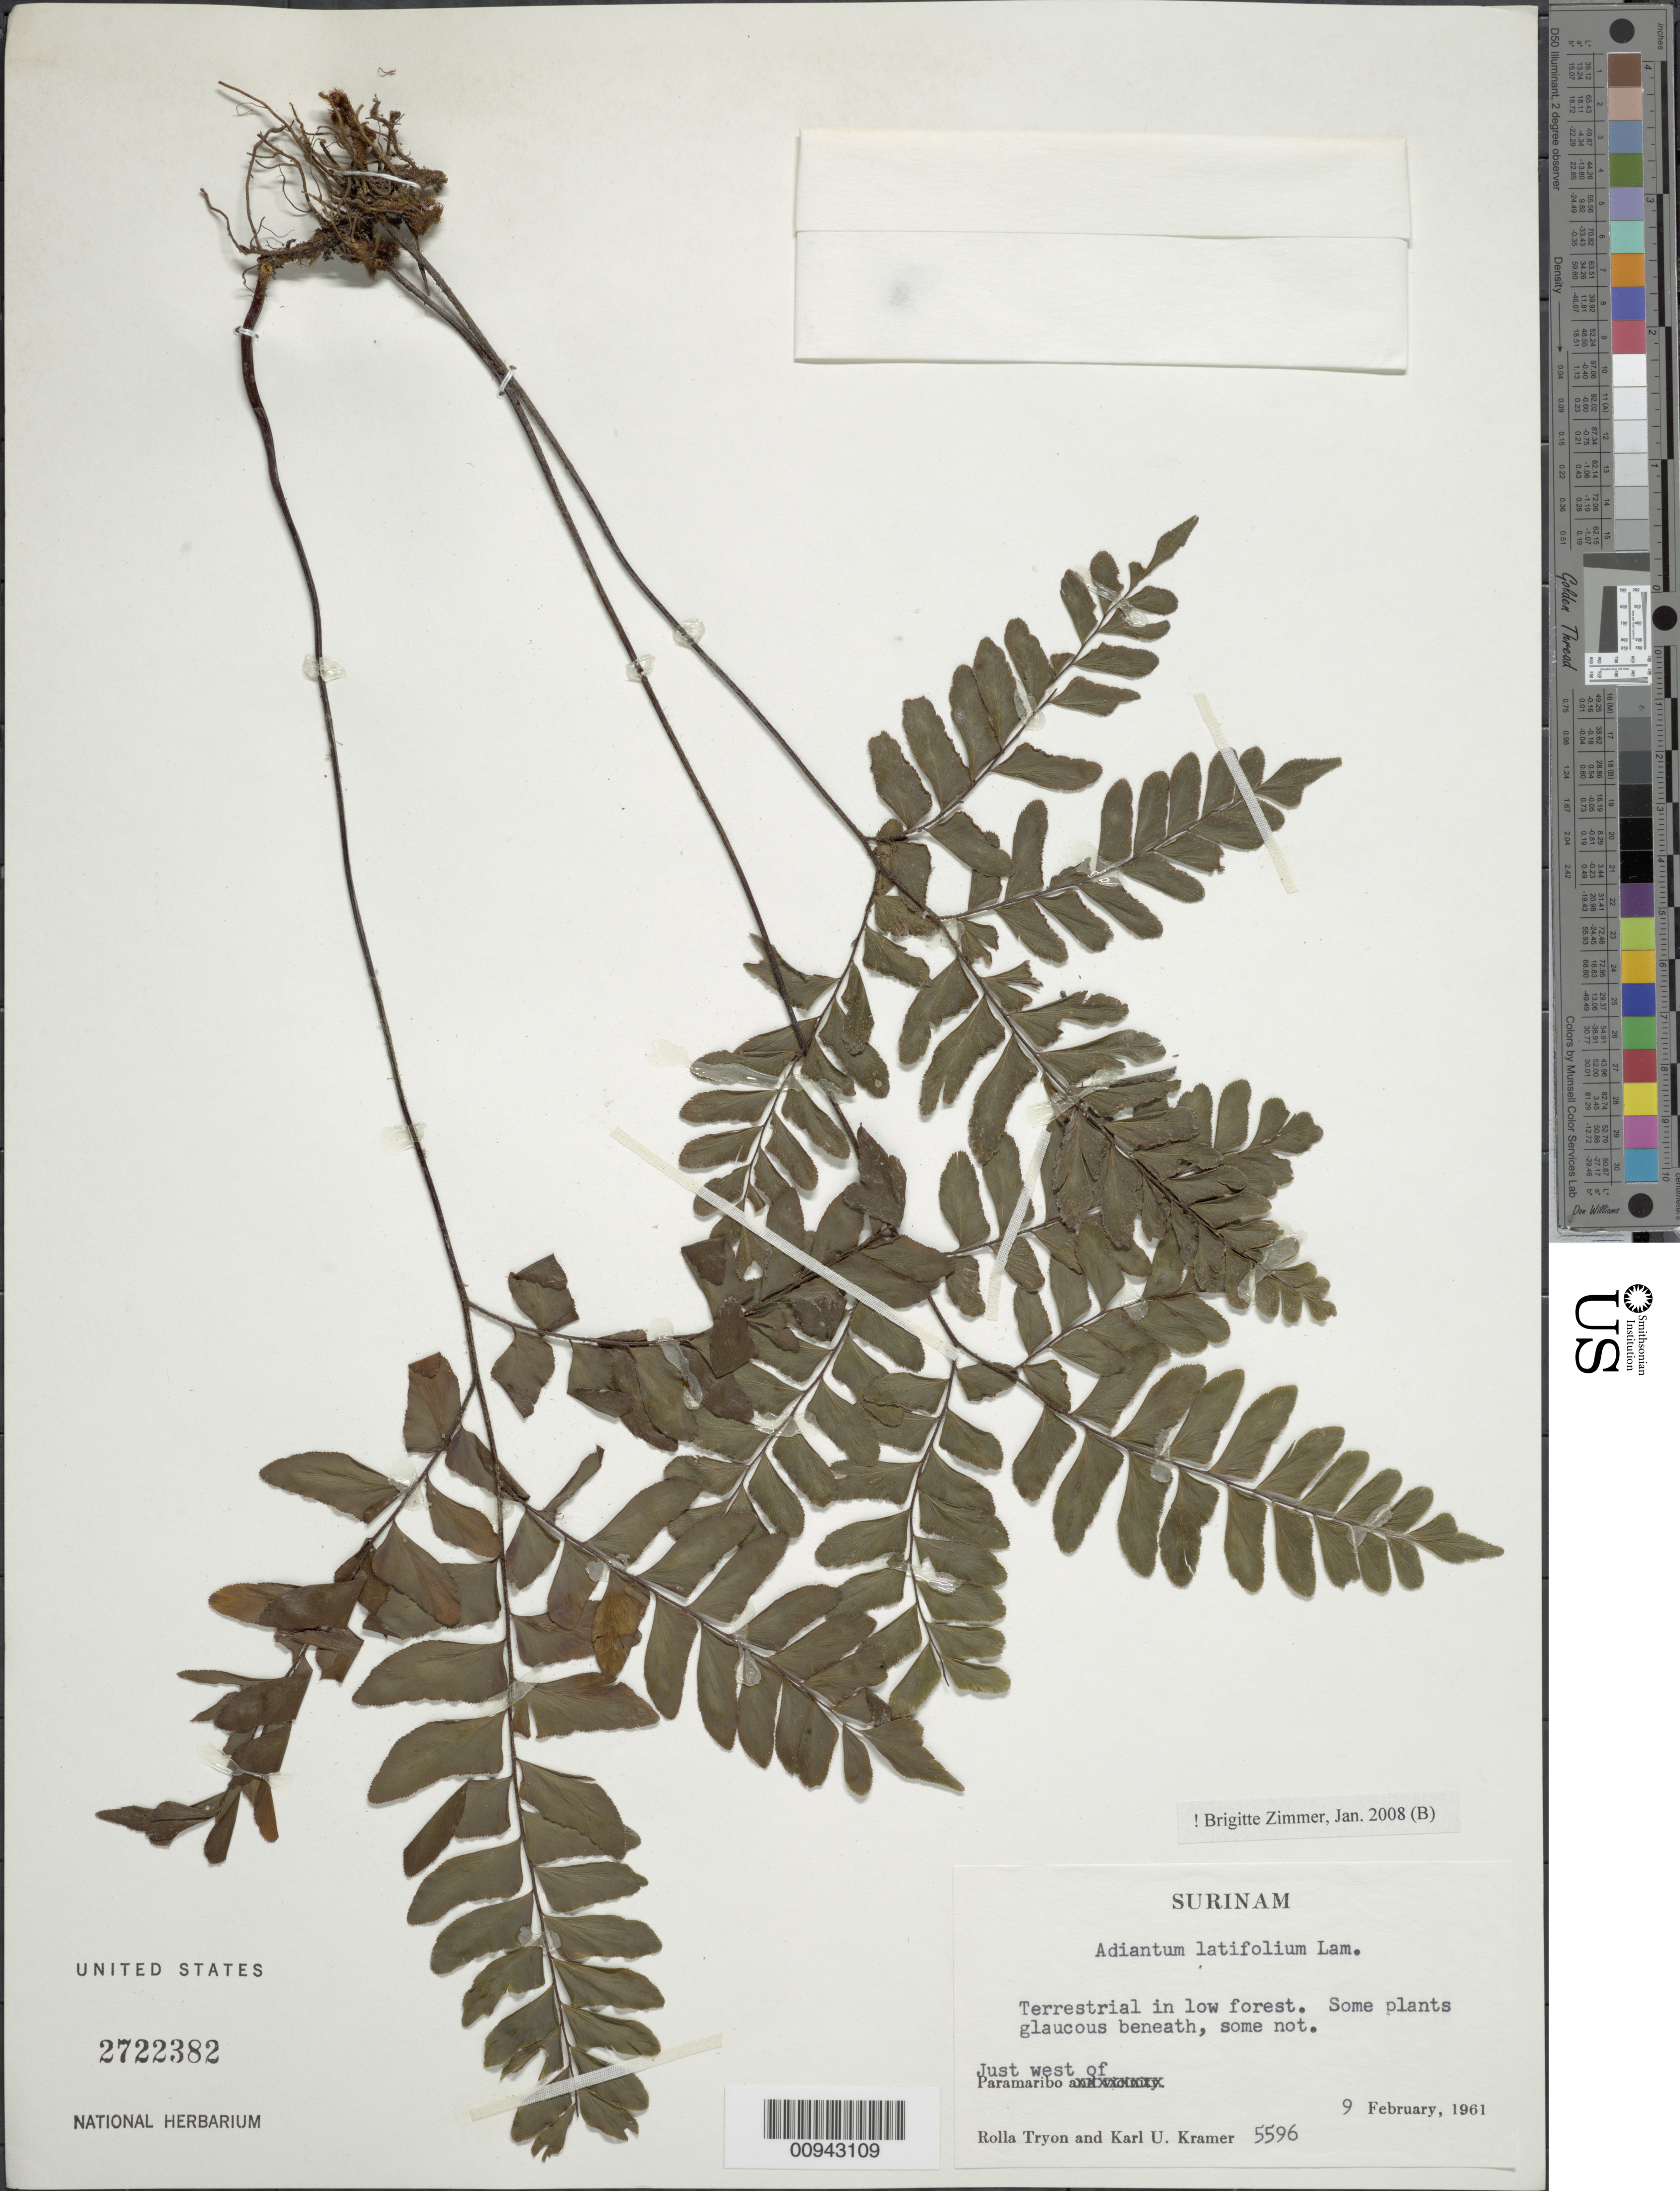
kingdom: Plantae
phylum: Tracheophyta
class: Polypodiopsida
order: Polypodiales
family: Pteridaceae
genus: Adiantum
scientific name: Adiantum latifolium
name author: Lam.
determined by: Zimmer, B.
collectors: R. M. Tryon & K. U. Kramer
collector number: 5596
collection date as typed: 9-Feb-61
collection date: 1961-02-09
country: Suriname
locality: Paramaribo, just W of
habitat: Low forest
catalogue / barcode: US 2722382